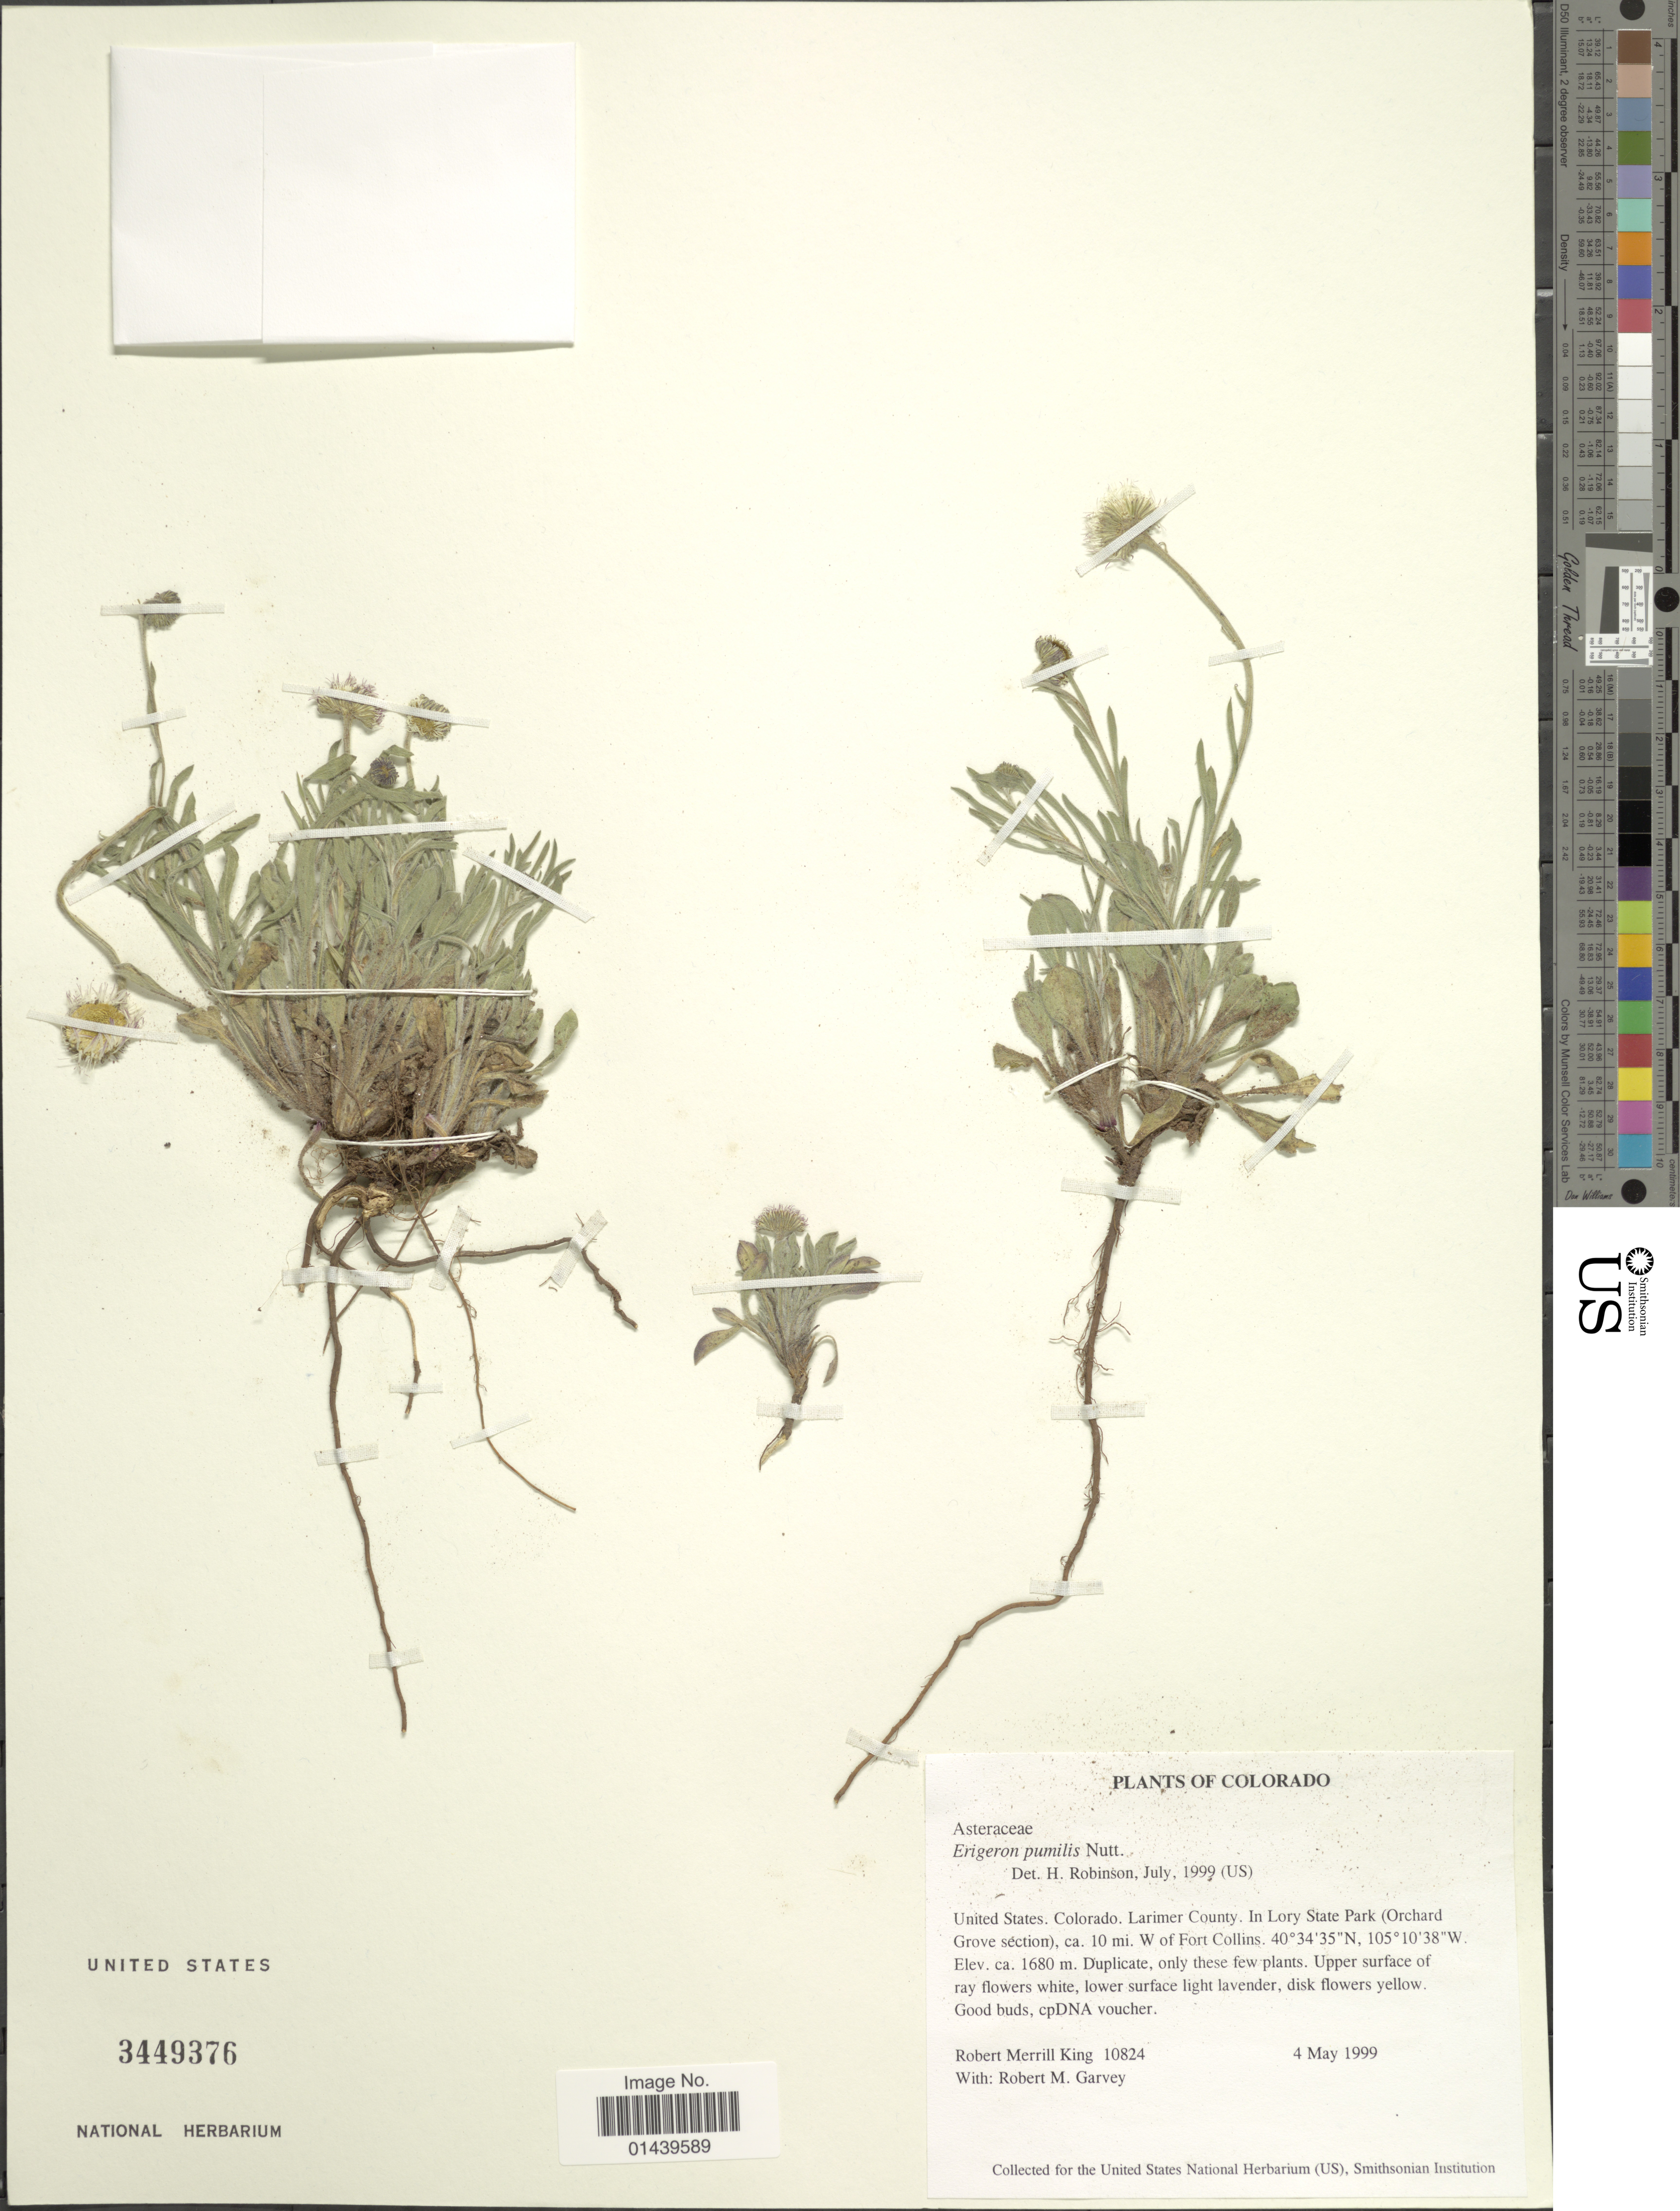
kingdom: Plantae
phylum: Tracheophyta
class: Magnoliopsida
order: Asterales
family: Asteraceae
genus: Erigeron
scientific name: Erigeron pumilus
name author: Nutt.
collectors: R. M. King & R. Garvey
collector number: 10824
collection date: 1999-05-04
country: United States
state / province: Colorado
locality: Larimer County. In Lory State Park (Orchard Grove section), ca. 10 mi. W of Fort Collins.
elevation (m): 1680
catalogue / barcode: US 3449376